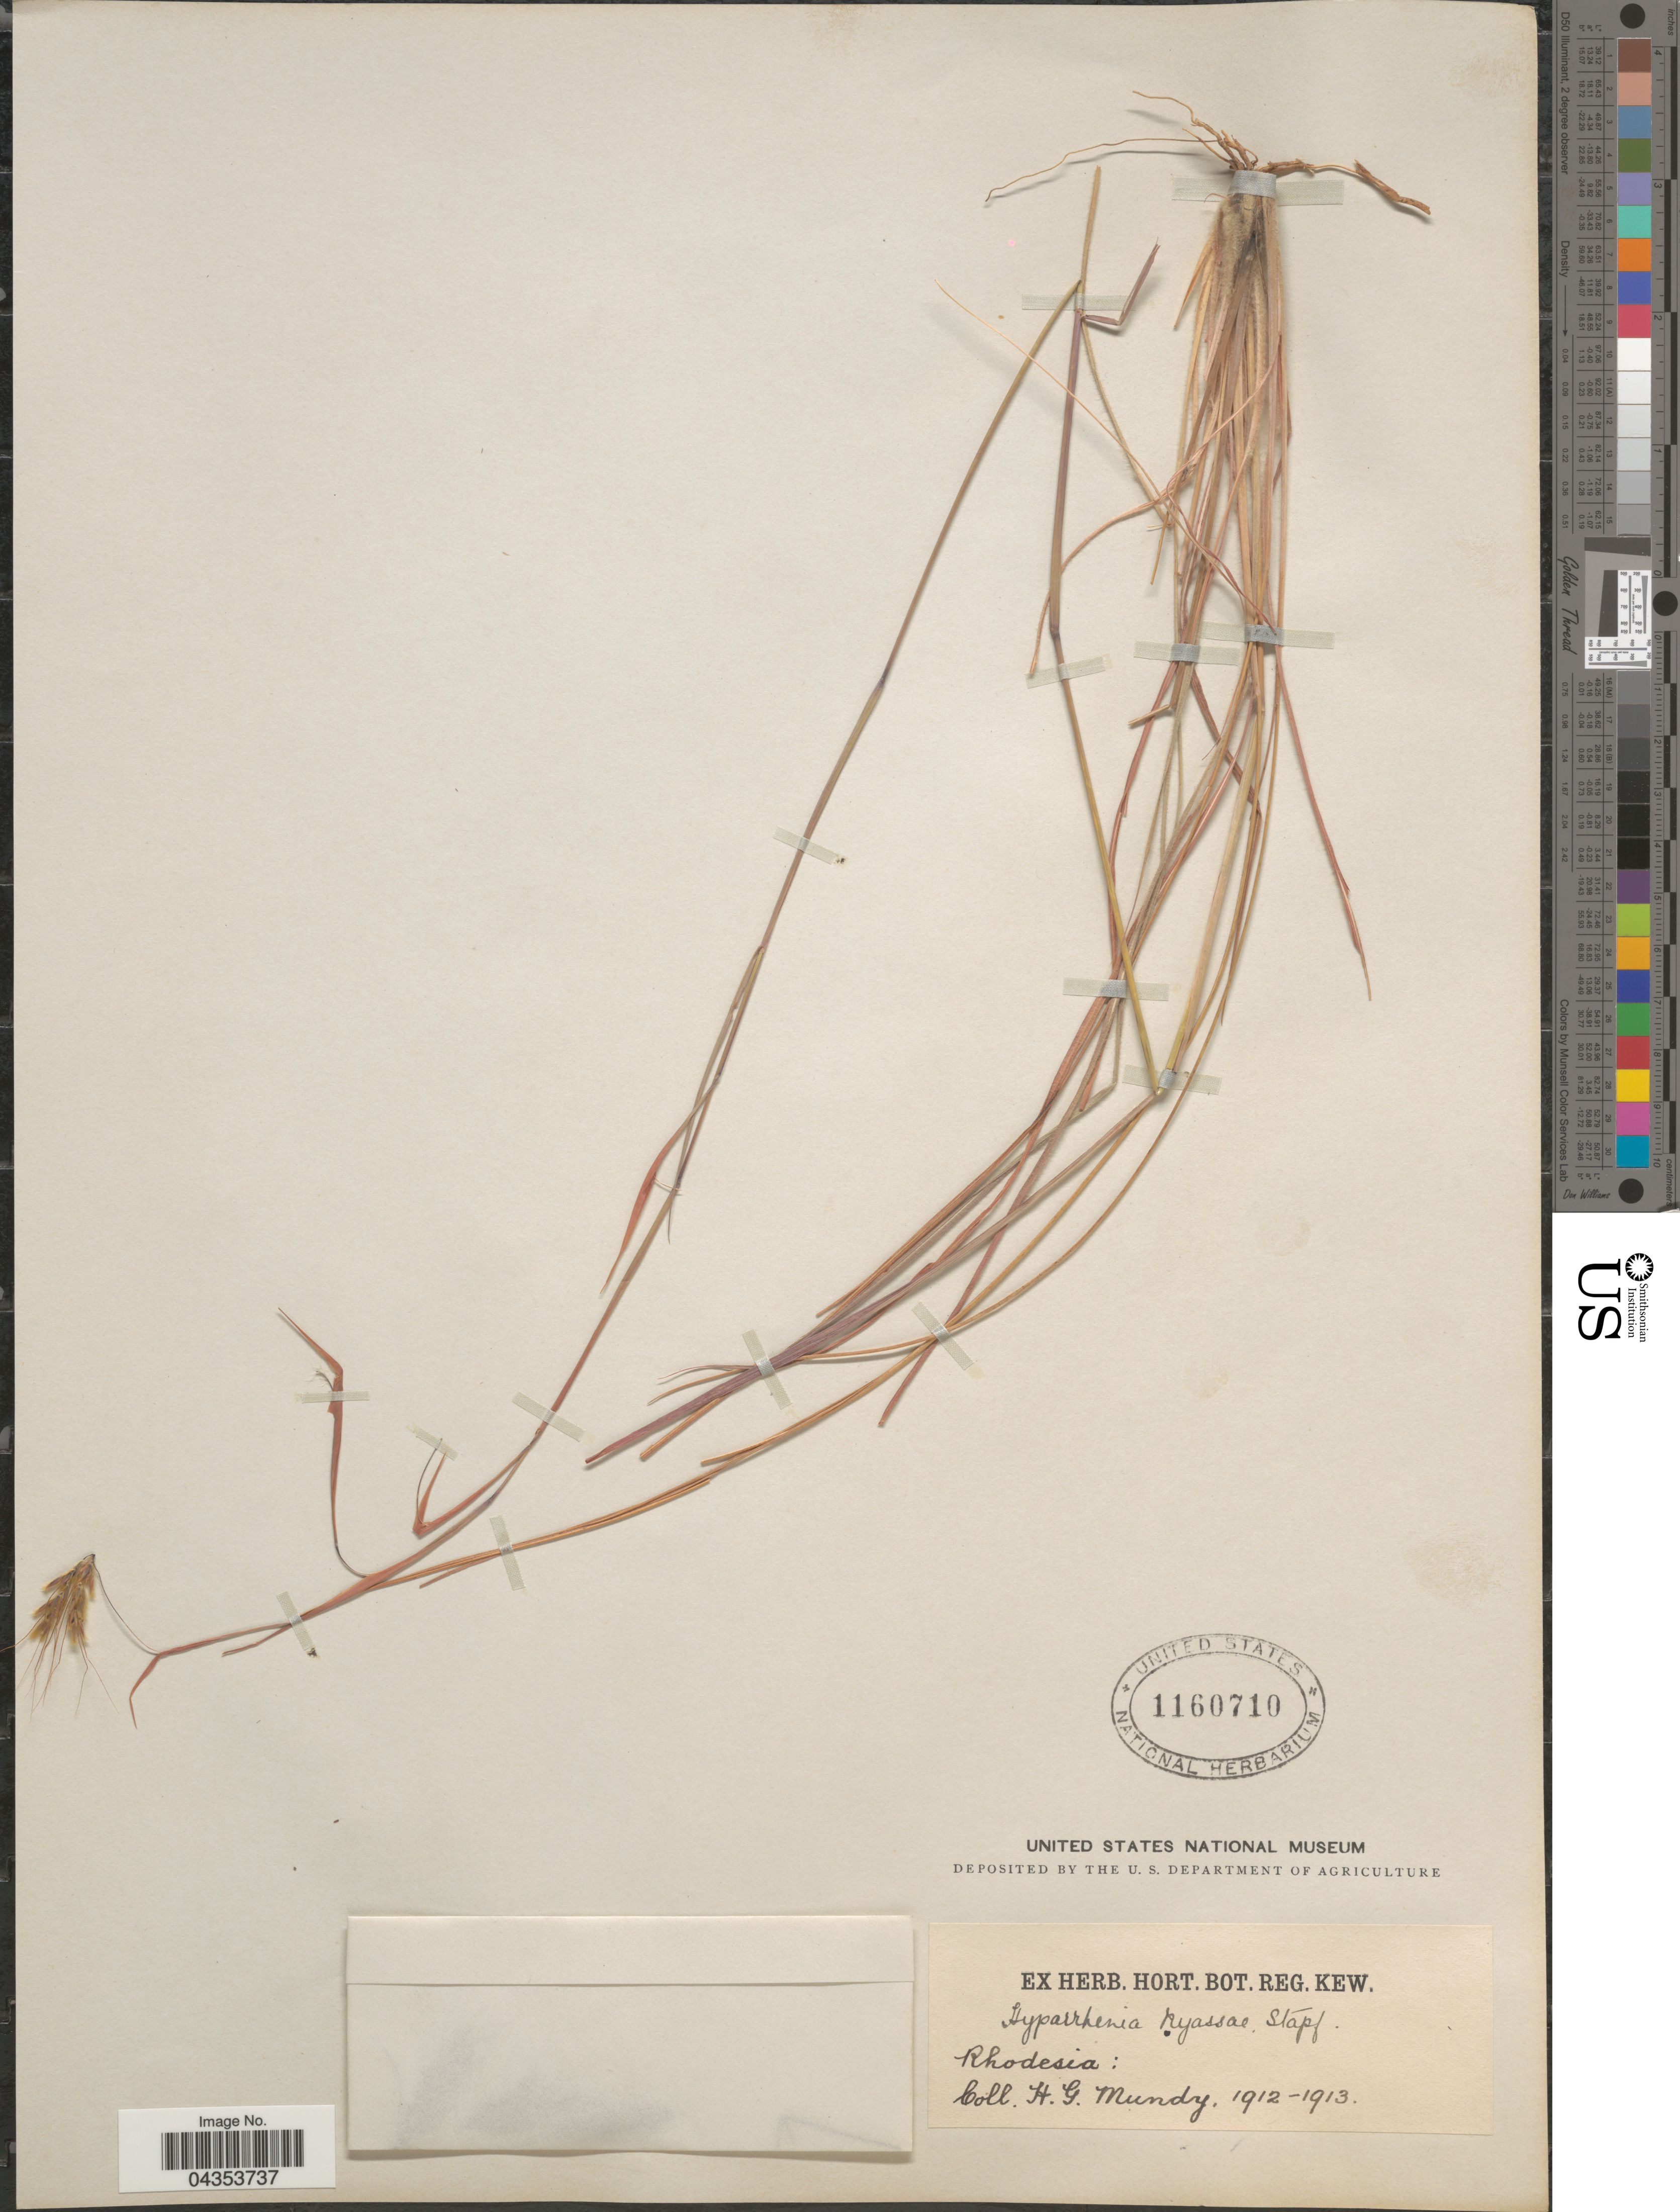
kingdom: Plantae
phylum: Tracheophyta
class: Liliopsida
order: Poales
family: Poaceae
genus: Hyparrhenia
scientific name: Hyparrhenia nyassae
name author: (Rendle) Stapf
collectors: H. Mundy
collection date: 1912/1913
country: Zimbabwe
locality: Rhodesia.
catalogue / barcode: US 1160710